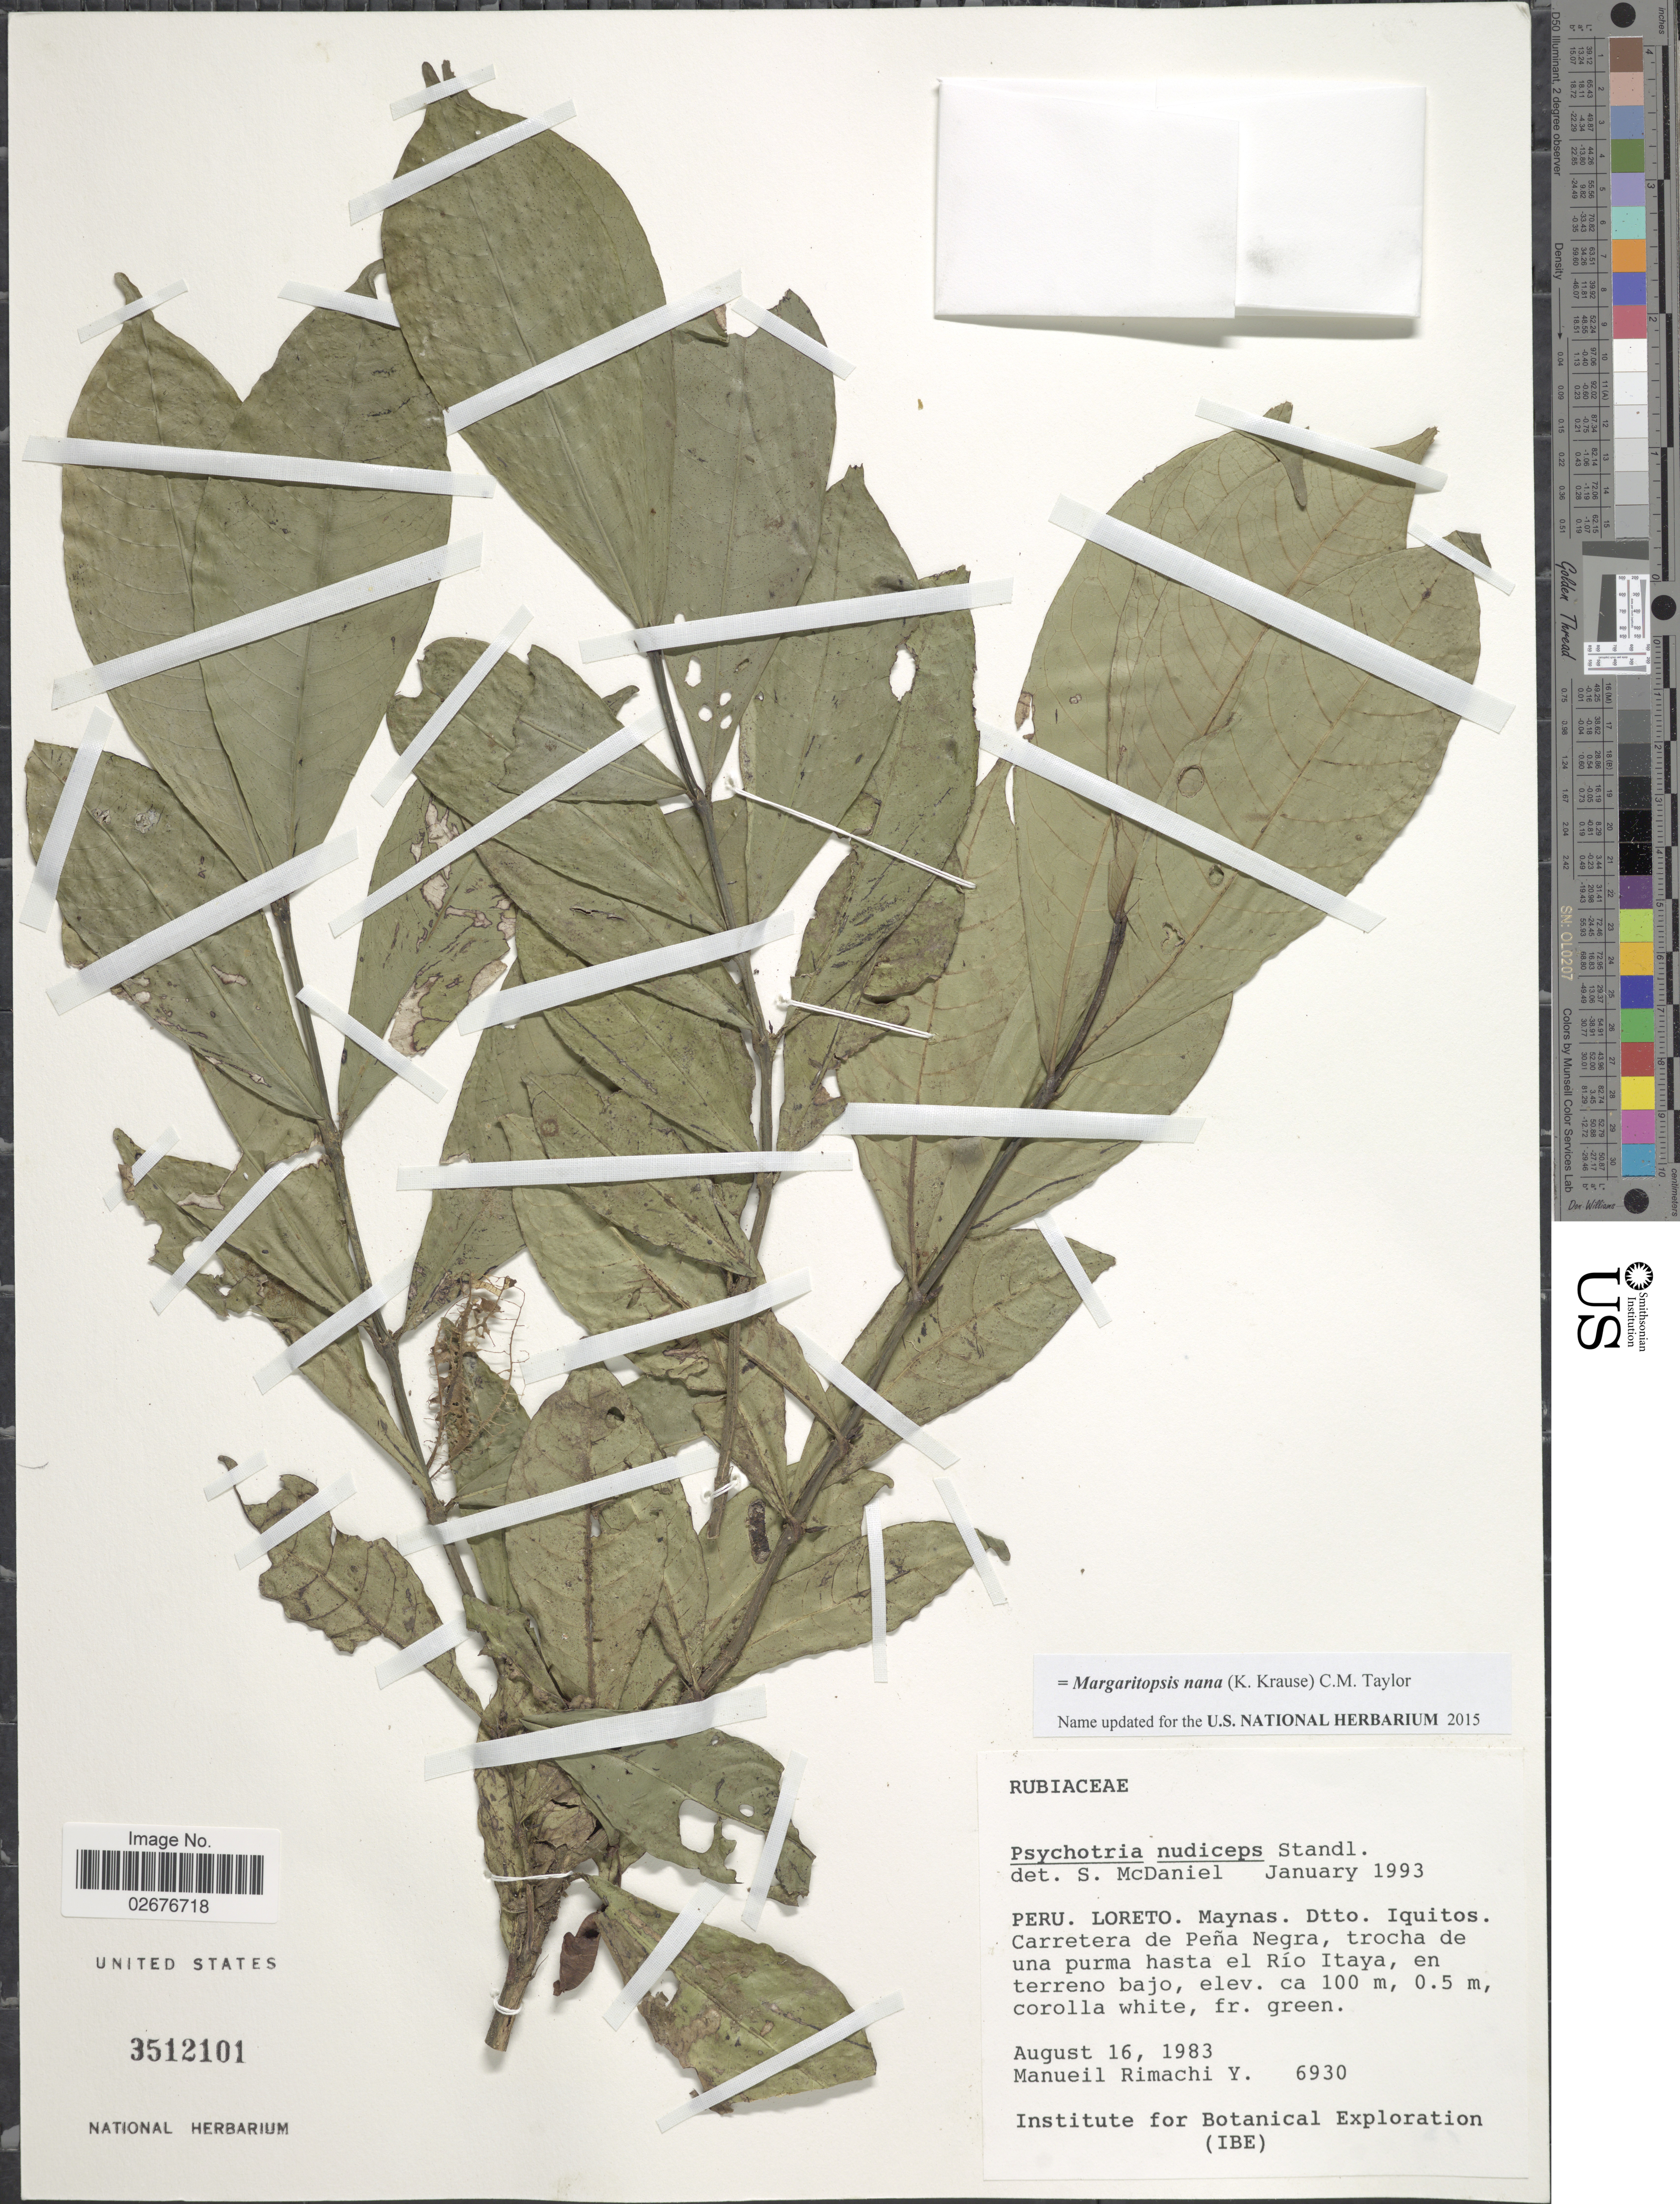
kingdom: Plantae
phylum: Tracheophyta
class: Magnoliopsida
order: Gentianales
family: Rubiaceae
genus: Margaritopsis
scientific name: Margaritopsis nana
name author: (K. Krause) C.M. Taylor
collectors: M. Rimachi Y.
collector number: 6930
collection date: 1983-08-16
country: Peru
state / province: Loreto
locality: Maynas, Dtto. Iquitos, Carretera de Pena Negra, trocha de una purma hasta el Rio Itaya, en terreno bajo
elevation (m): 100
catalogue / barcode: US 3512101